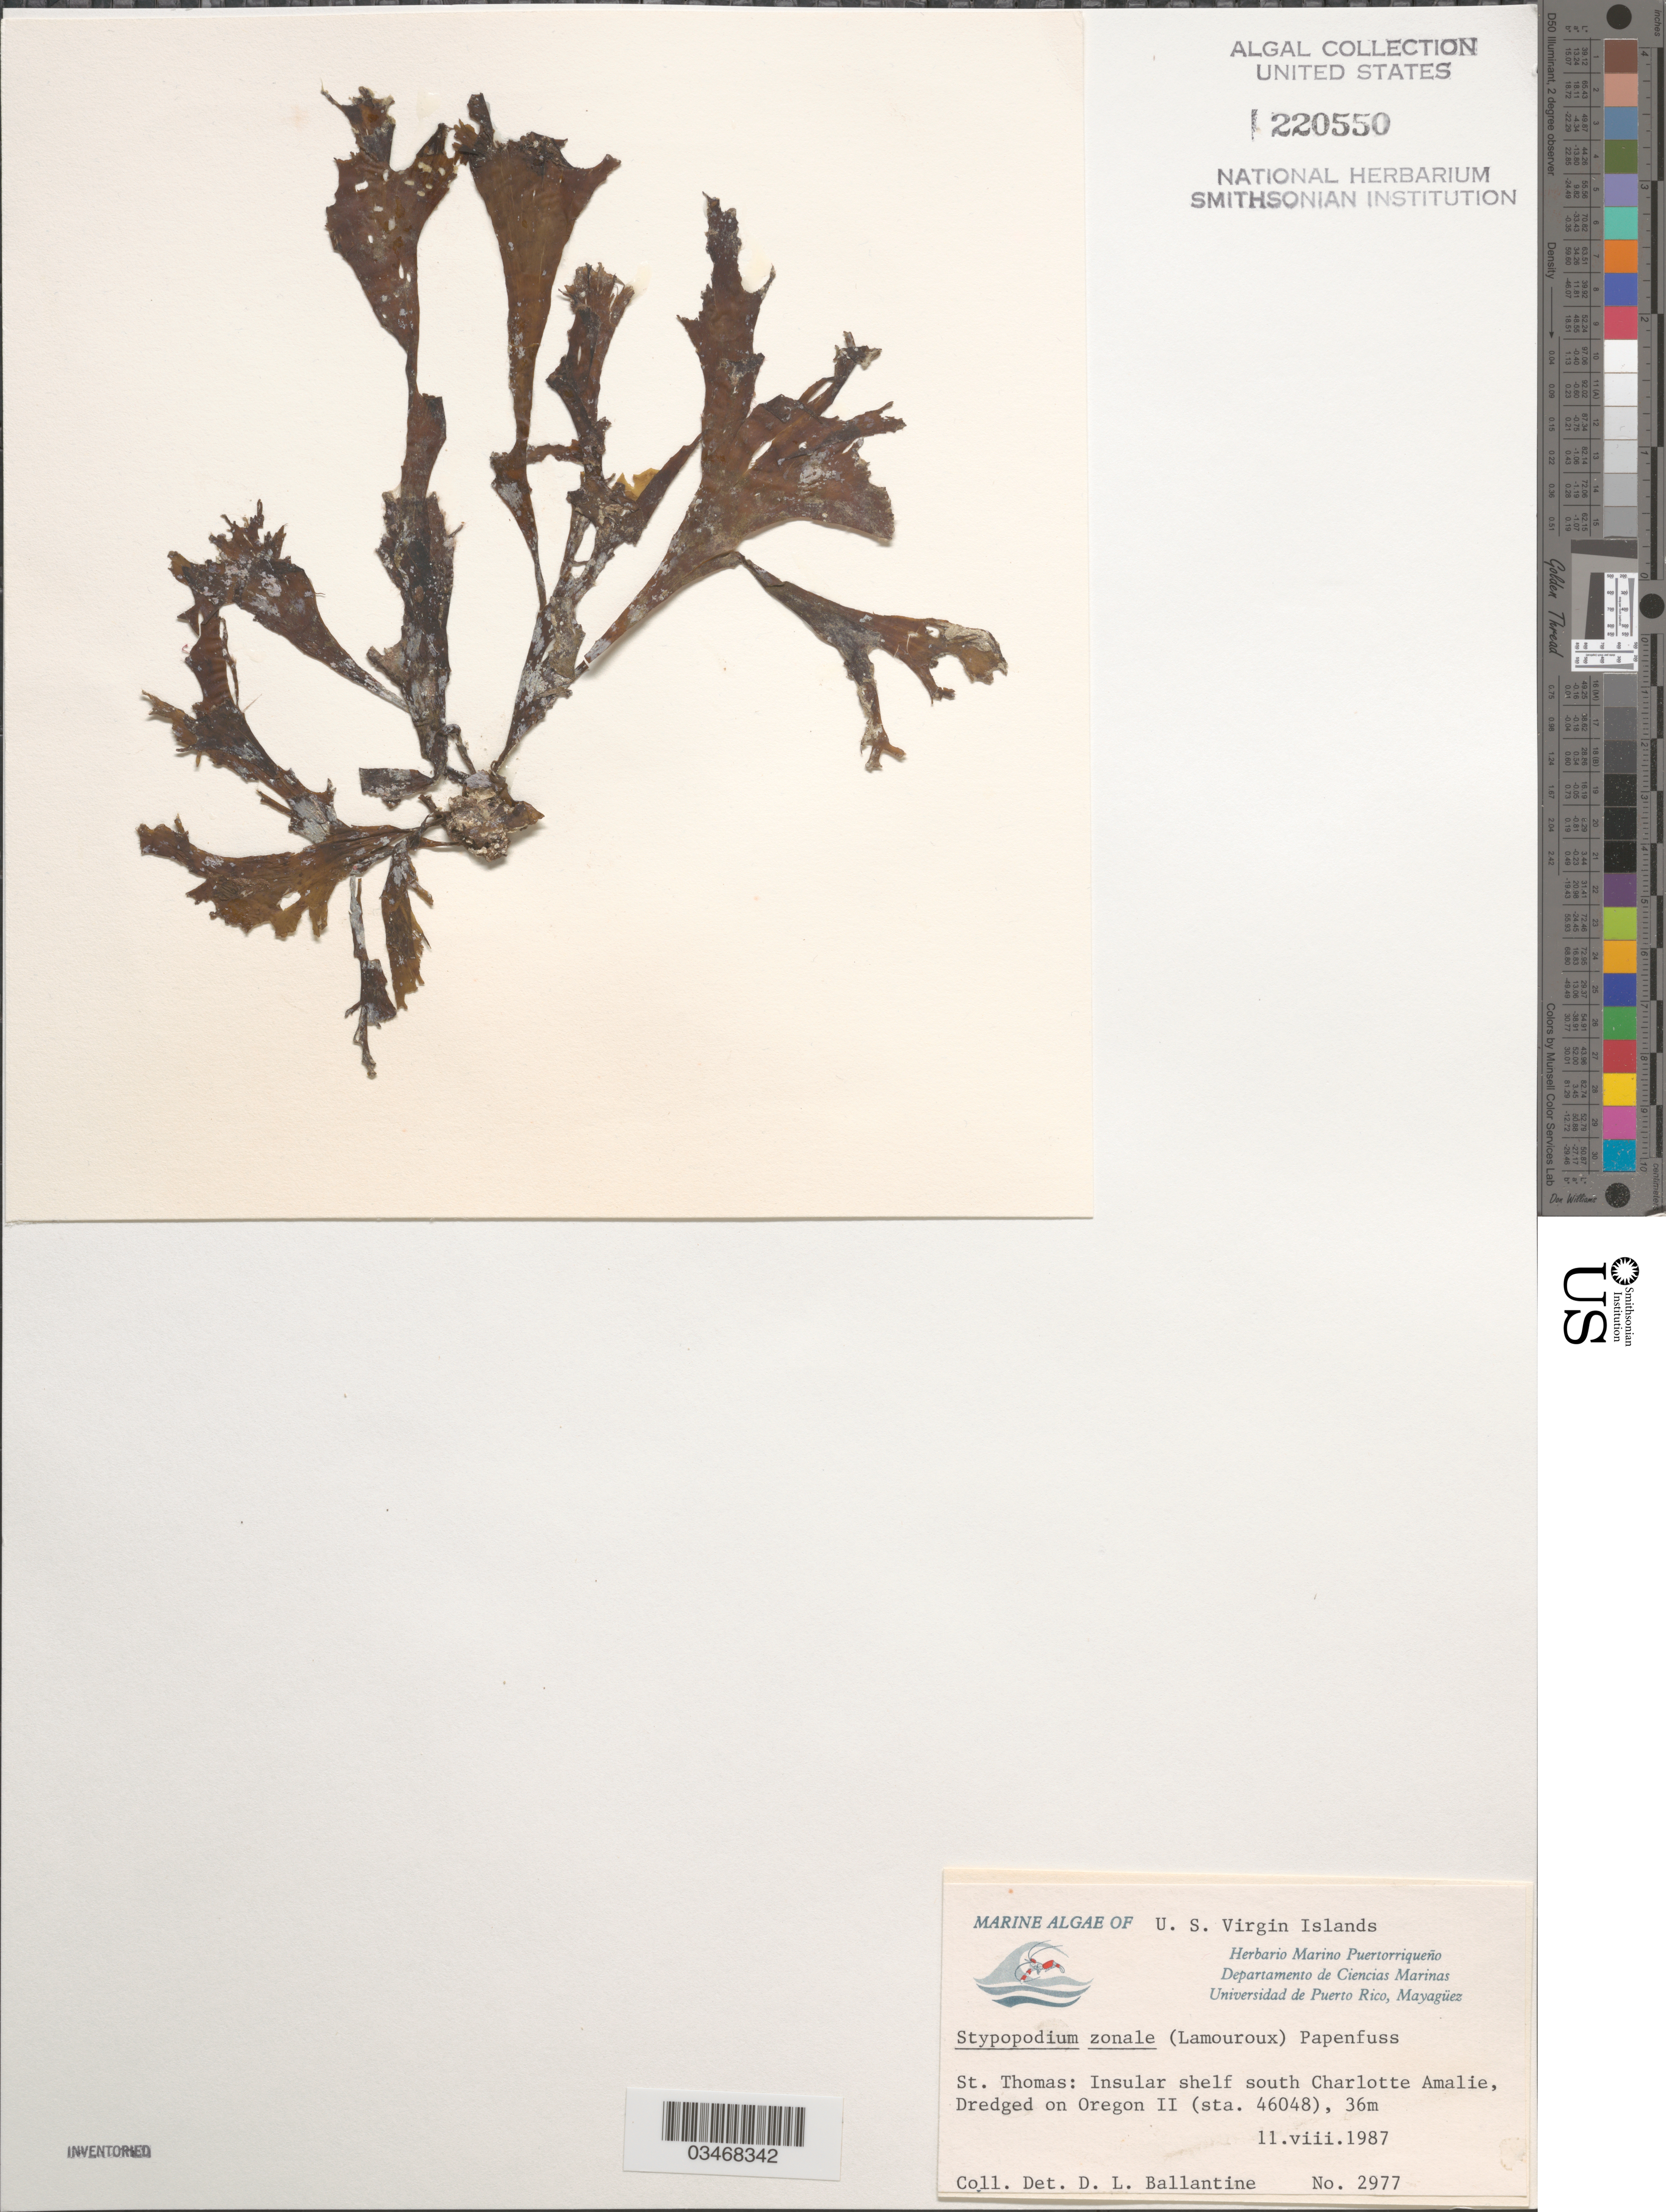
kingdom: Chromista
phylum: Ochrophyta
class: Phaeophyceae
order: Dictyotales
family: Dictyotaceae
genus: Stypopodium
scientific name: Stypopodium zonale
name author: (J.V.Lamouroux) Papenf.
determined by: Ballantine, D. L.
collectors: D.L. Ballantine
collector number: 2977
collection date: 1987-08-11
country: U.S. Virgin Islands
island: St. Thomas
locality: Insular shelf south Charlotte Amalie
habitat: Dredged on Oregon II (sta. 46048)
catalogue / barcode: US 220550